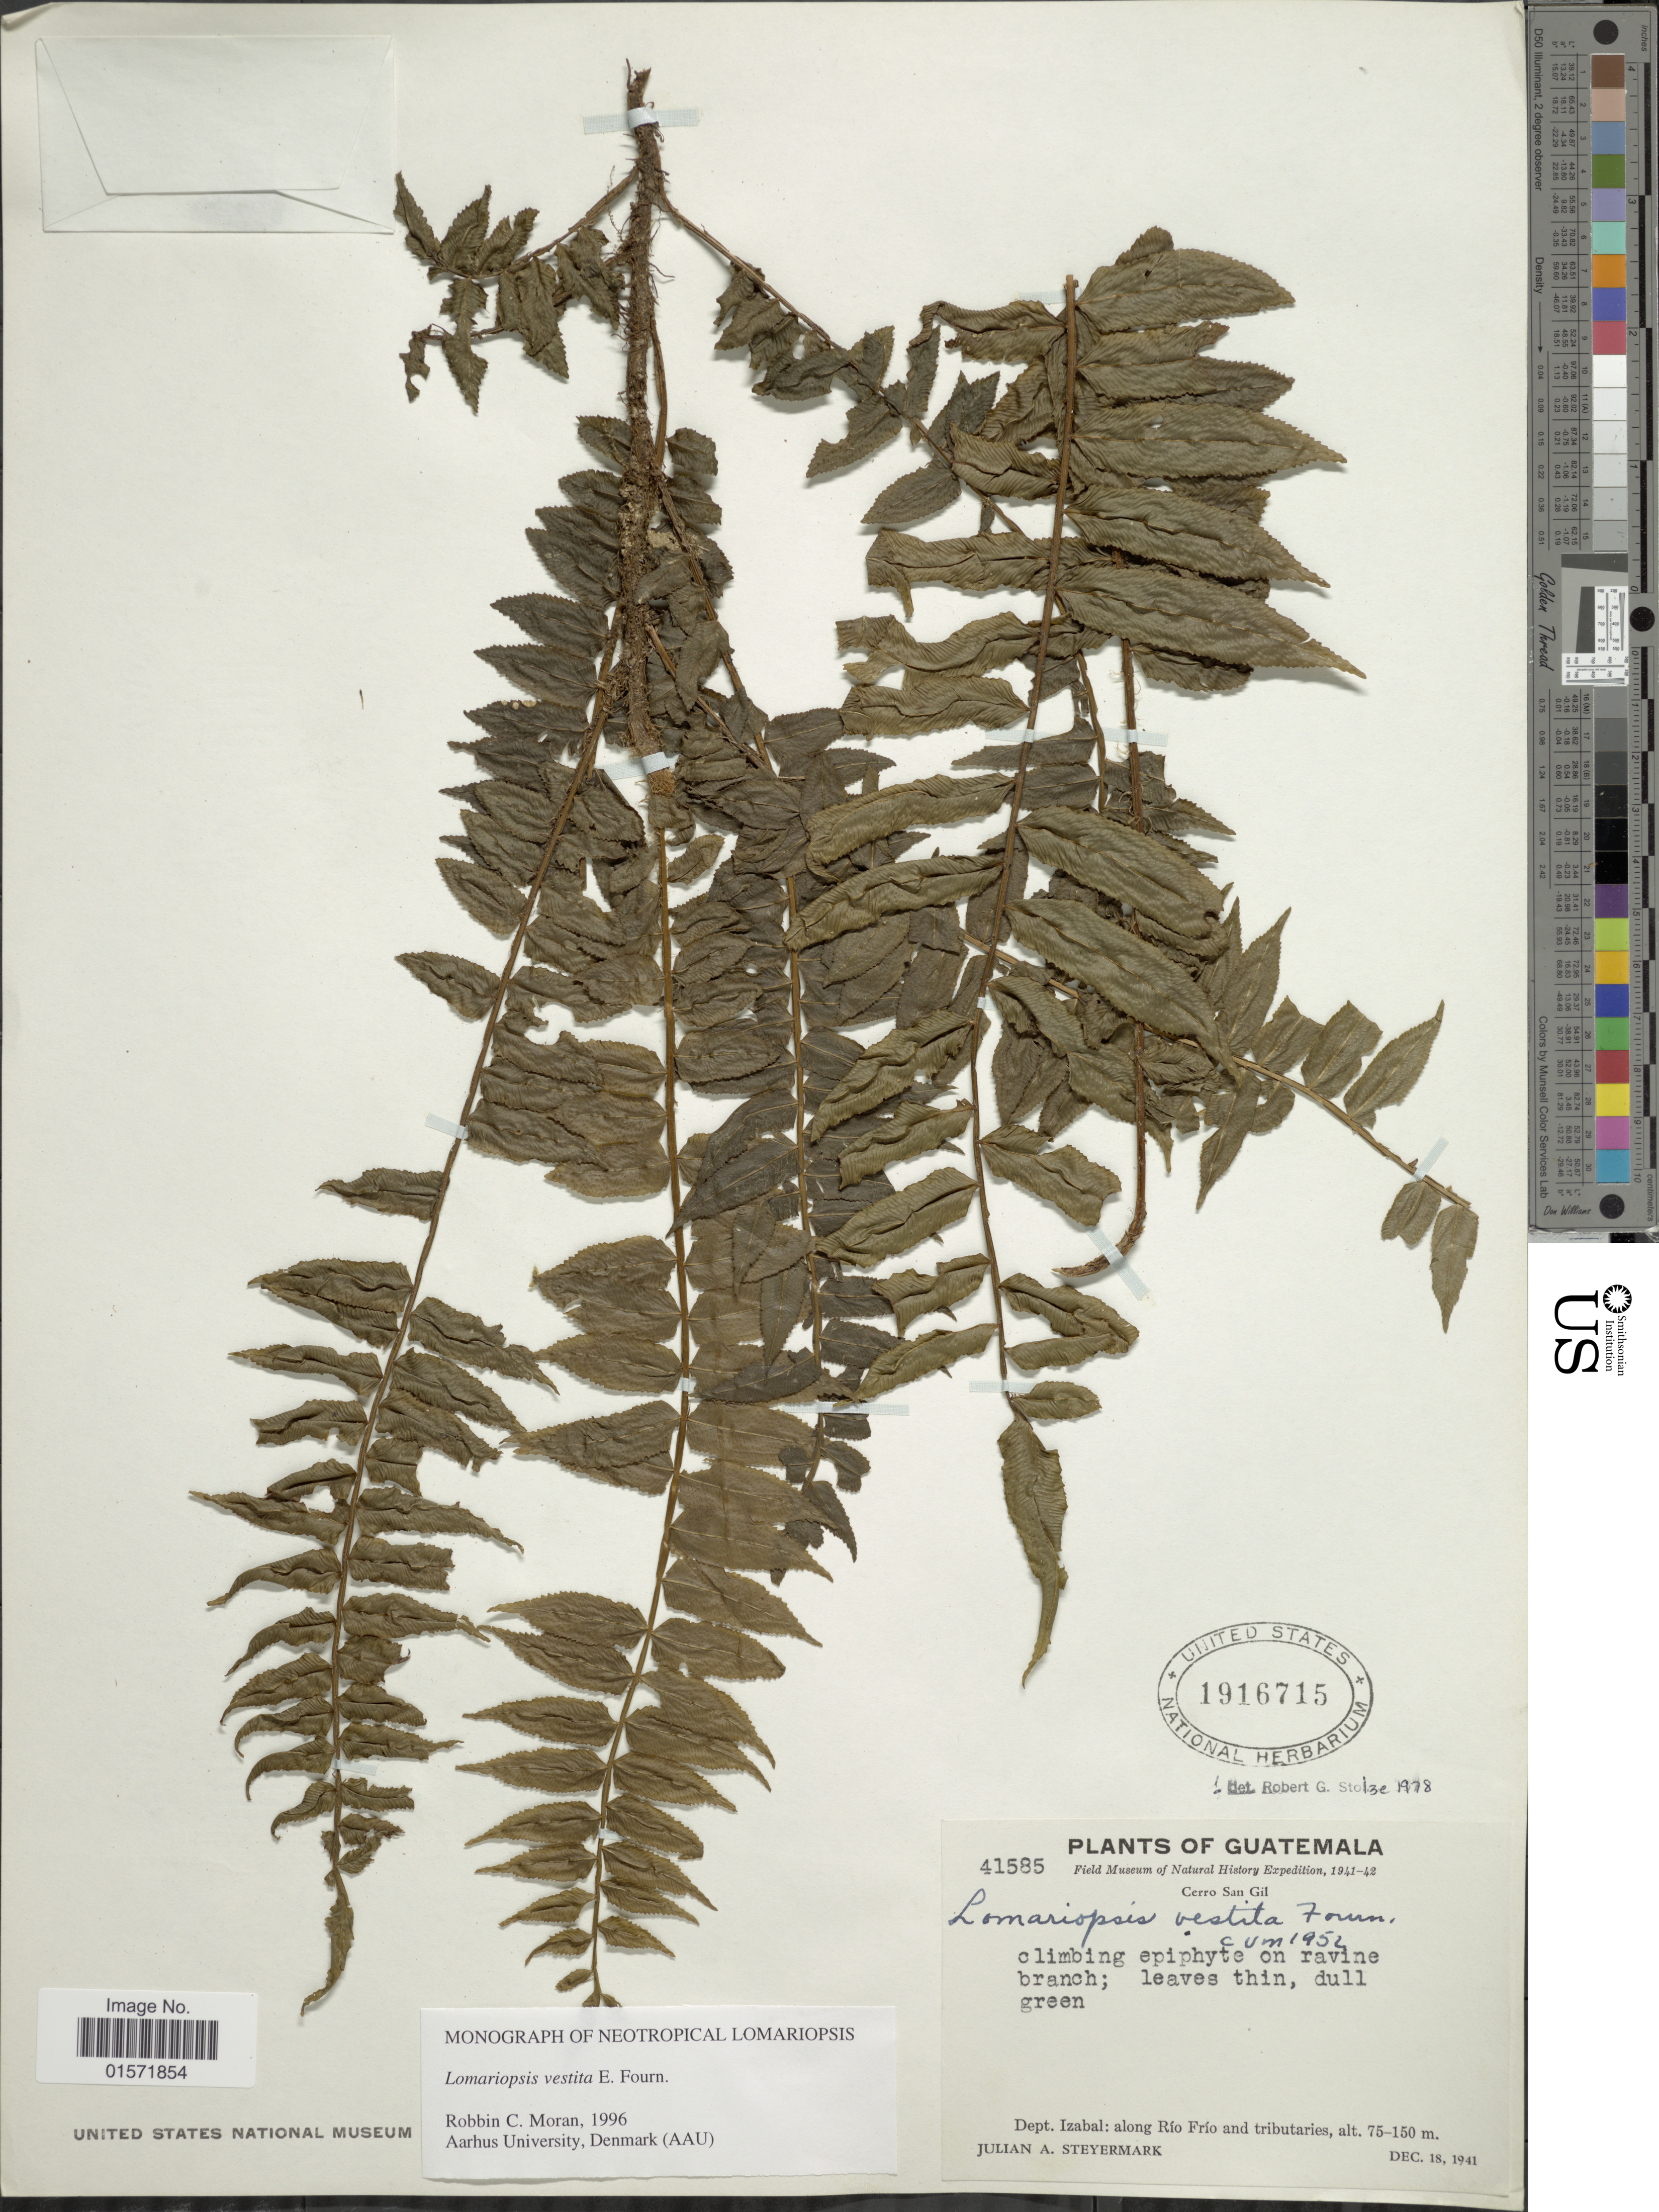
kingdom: Plantae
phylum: Tracheophyta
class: Polypodiopsida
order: Polypodiales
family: Lomariopsidaceae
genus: Lomariopsis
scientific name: Lomariopsis vestita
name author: E. Fourn.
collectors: J. Steyermark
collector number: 41585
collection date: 1941-12-18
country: Guatemala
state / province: Izabal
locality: Along Río Frío and tributaries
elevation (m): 75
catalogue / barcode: US 1916715